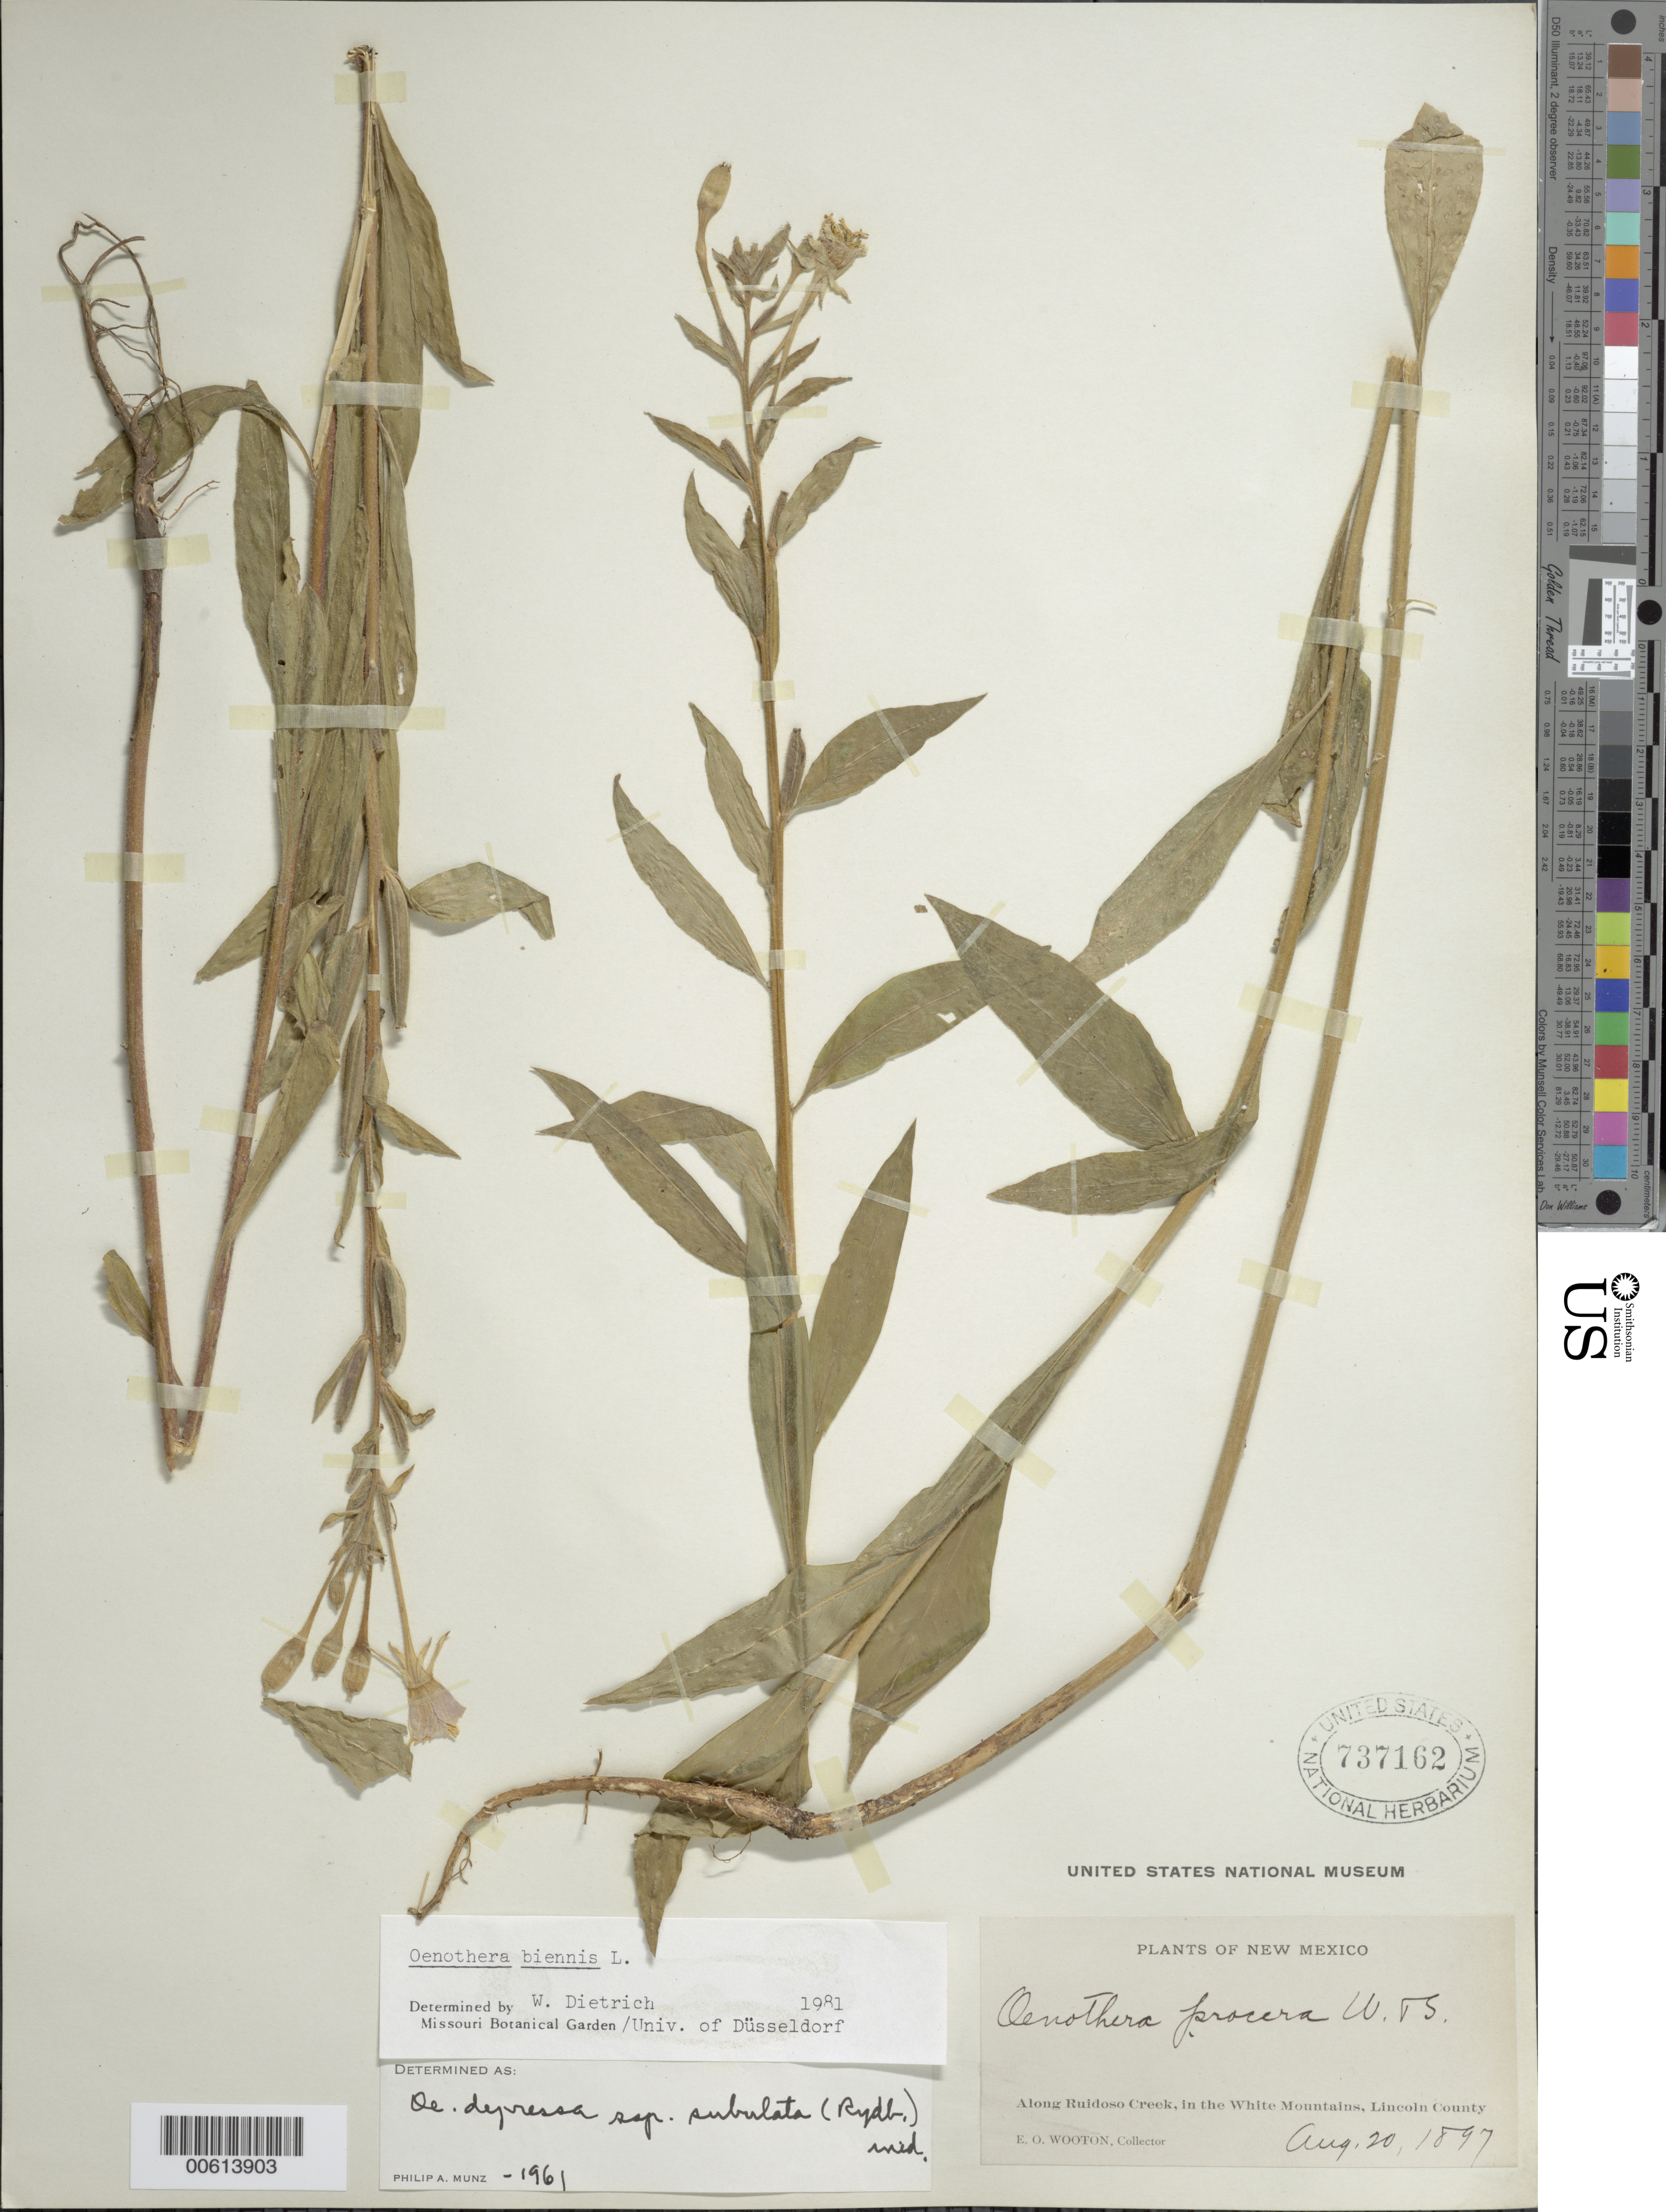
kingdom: Plantae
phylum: Tracheophyta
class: Magnoliopsida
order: Myrtales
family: Onagraceae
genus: Oenothera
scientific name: Oenothera villosa subsp. strigosa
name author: (Rydb.) W. Dietr. & P.H. Raven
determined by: Wagner, W. L., (BOT), Smithsonian Institution - National Museum of Natural History (UNITED STATES)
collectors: E. O. Wooton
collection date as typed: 20 Aug 1897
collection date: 1897-08-20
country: United States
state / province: New Mexico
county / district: Lincoln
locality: Along Ruidoso Creek, in the White Mountins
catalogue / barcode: US 737162